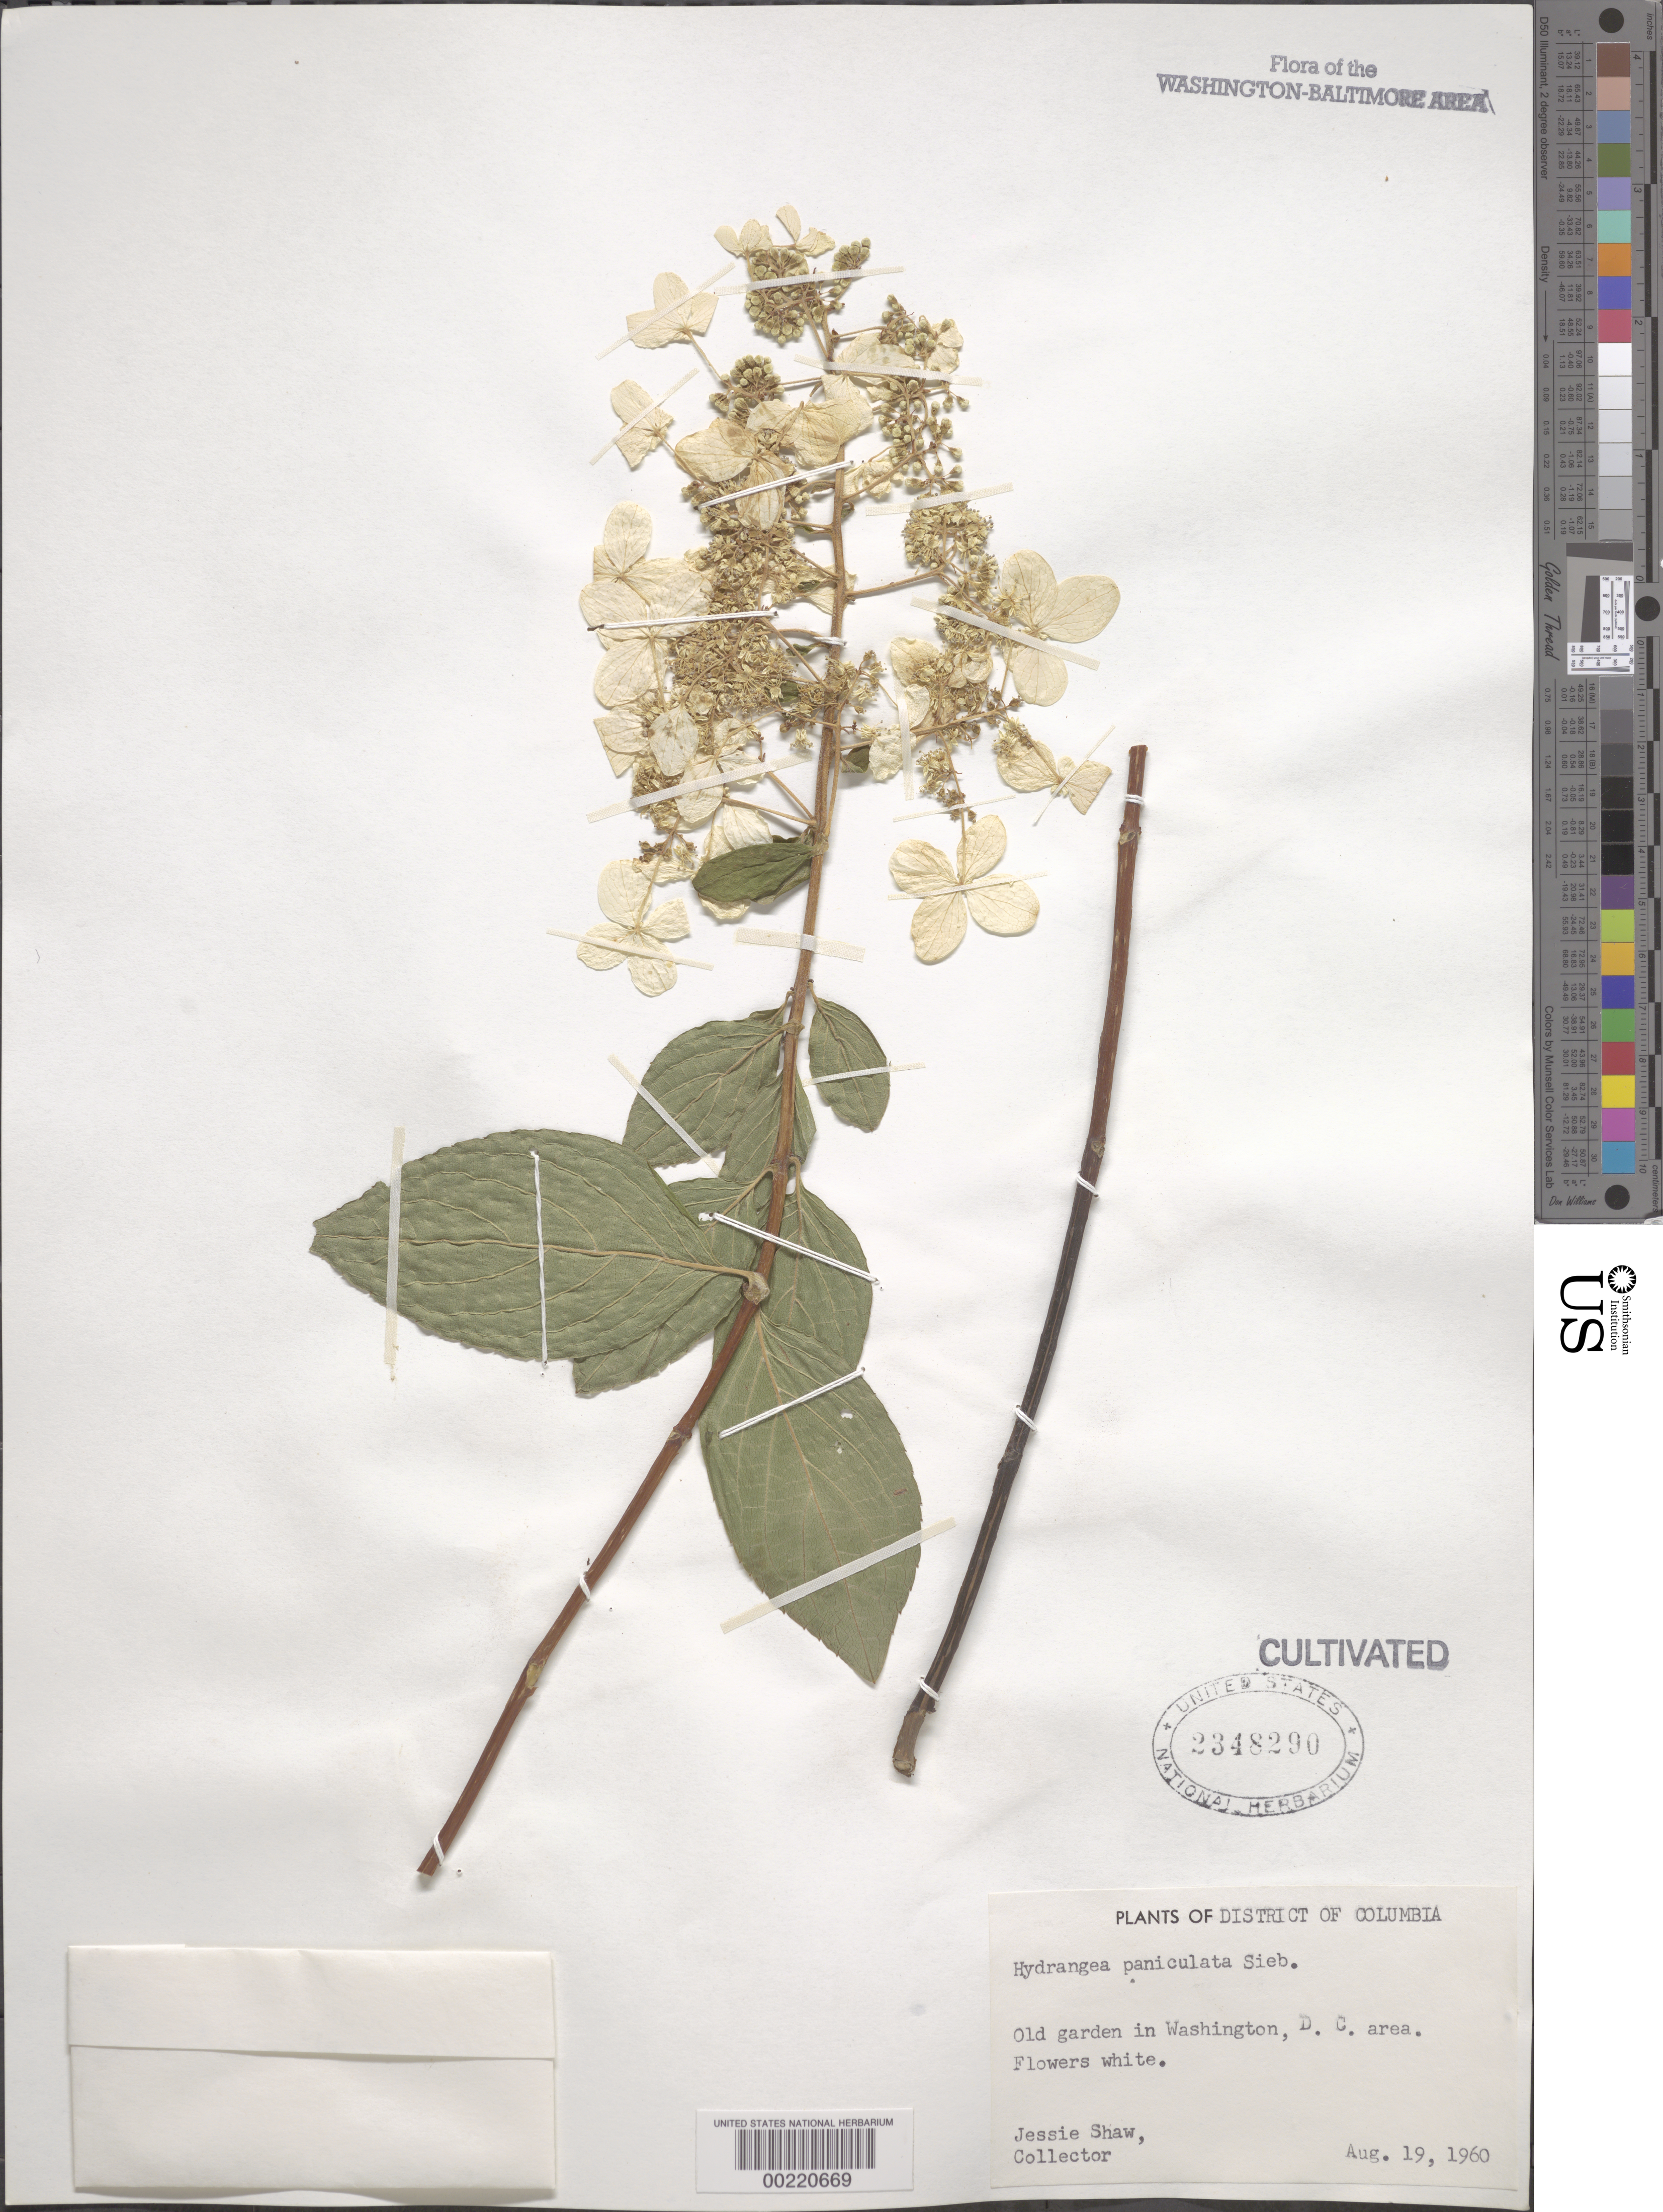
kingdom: Plantae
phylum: Tracheophyta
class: Magnoliopsida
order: Cornales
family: Hydrangeaceae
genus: Hydrangea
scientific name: Hydrangea paniculata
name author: Siebold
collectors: L. J. Shaw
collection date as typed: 19 Aug 1960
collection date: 1960-08-19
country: United States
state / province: District of Columbia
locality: Old Garden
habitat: Old garden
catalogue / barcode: US 2348290